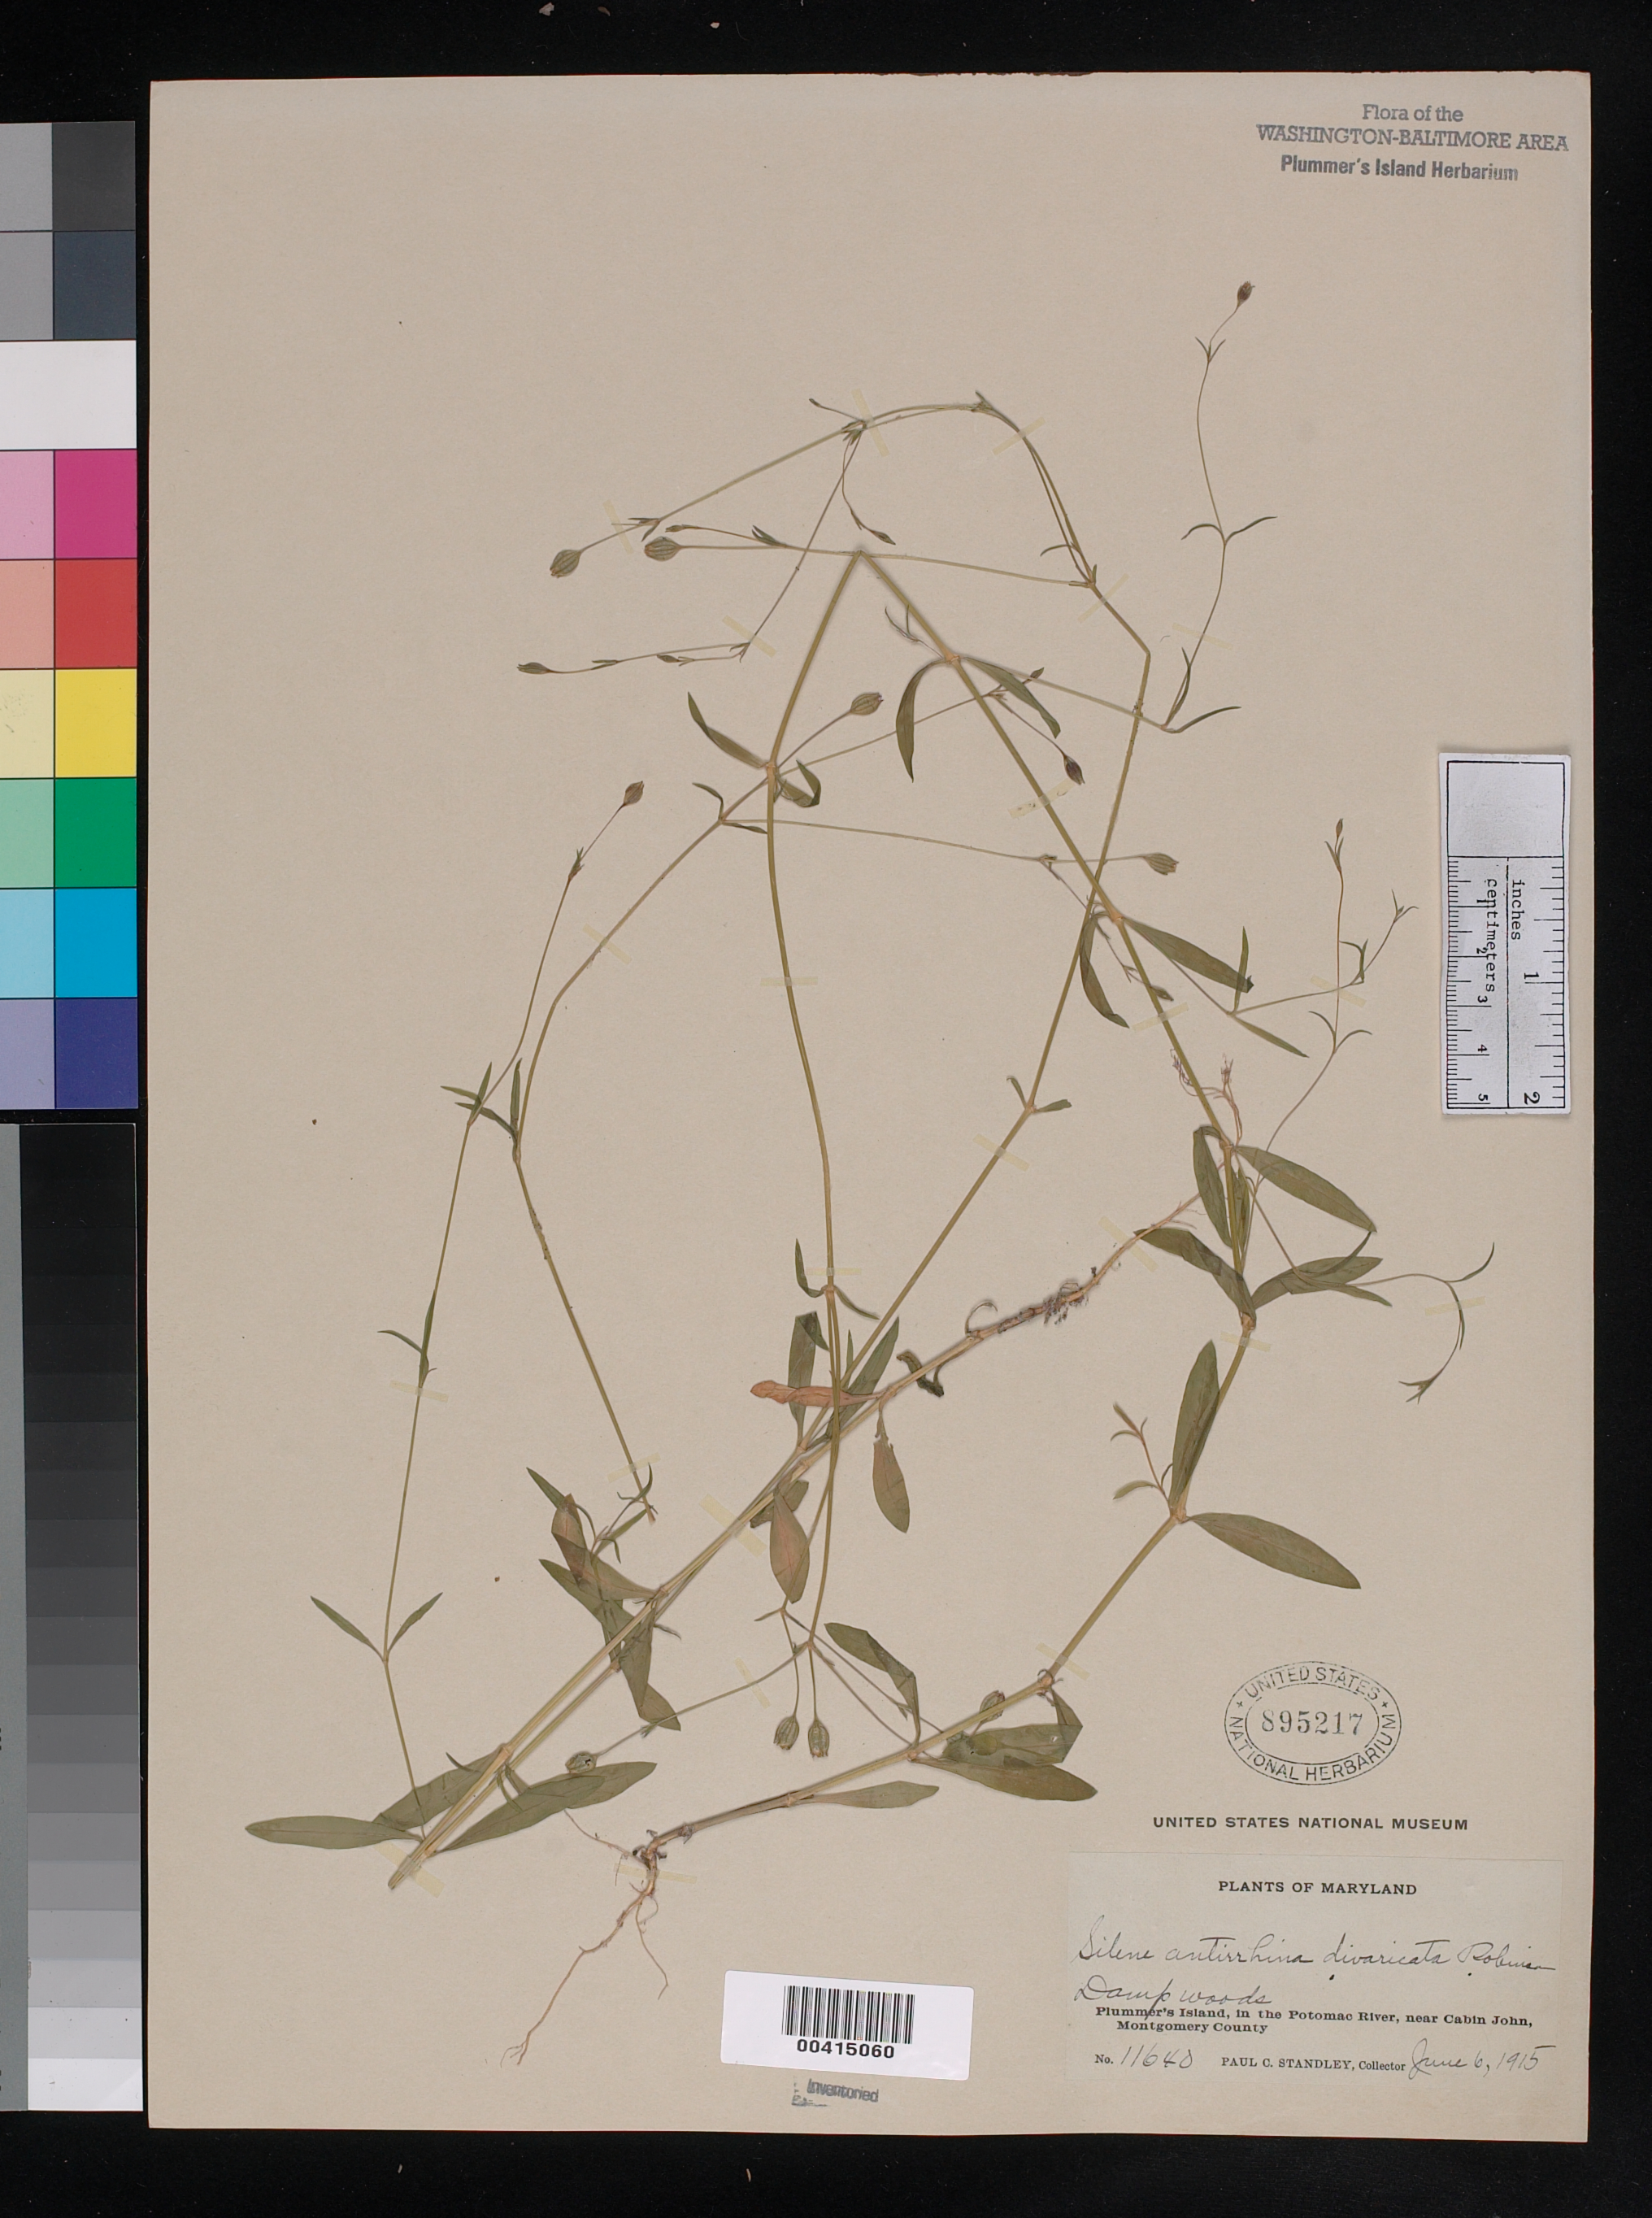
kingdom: Plantae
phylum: Tracheophyta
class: Magnoliopsida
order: Caryophyllales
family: Caryophyllaceae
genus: Silene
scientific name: Silene antirrhina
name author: L.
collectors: P. C. Standley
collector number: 11640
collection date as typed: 06 Jun 1915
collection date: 1915-06-06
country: United States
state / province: Maryland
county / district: Montgomery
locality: Plummer's Island, mainland property of Washington Biol Field Club C. & O. Canal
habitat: Damp woods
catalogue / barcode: US 895217